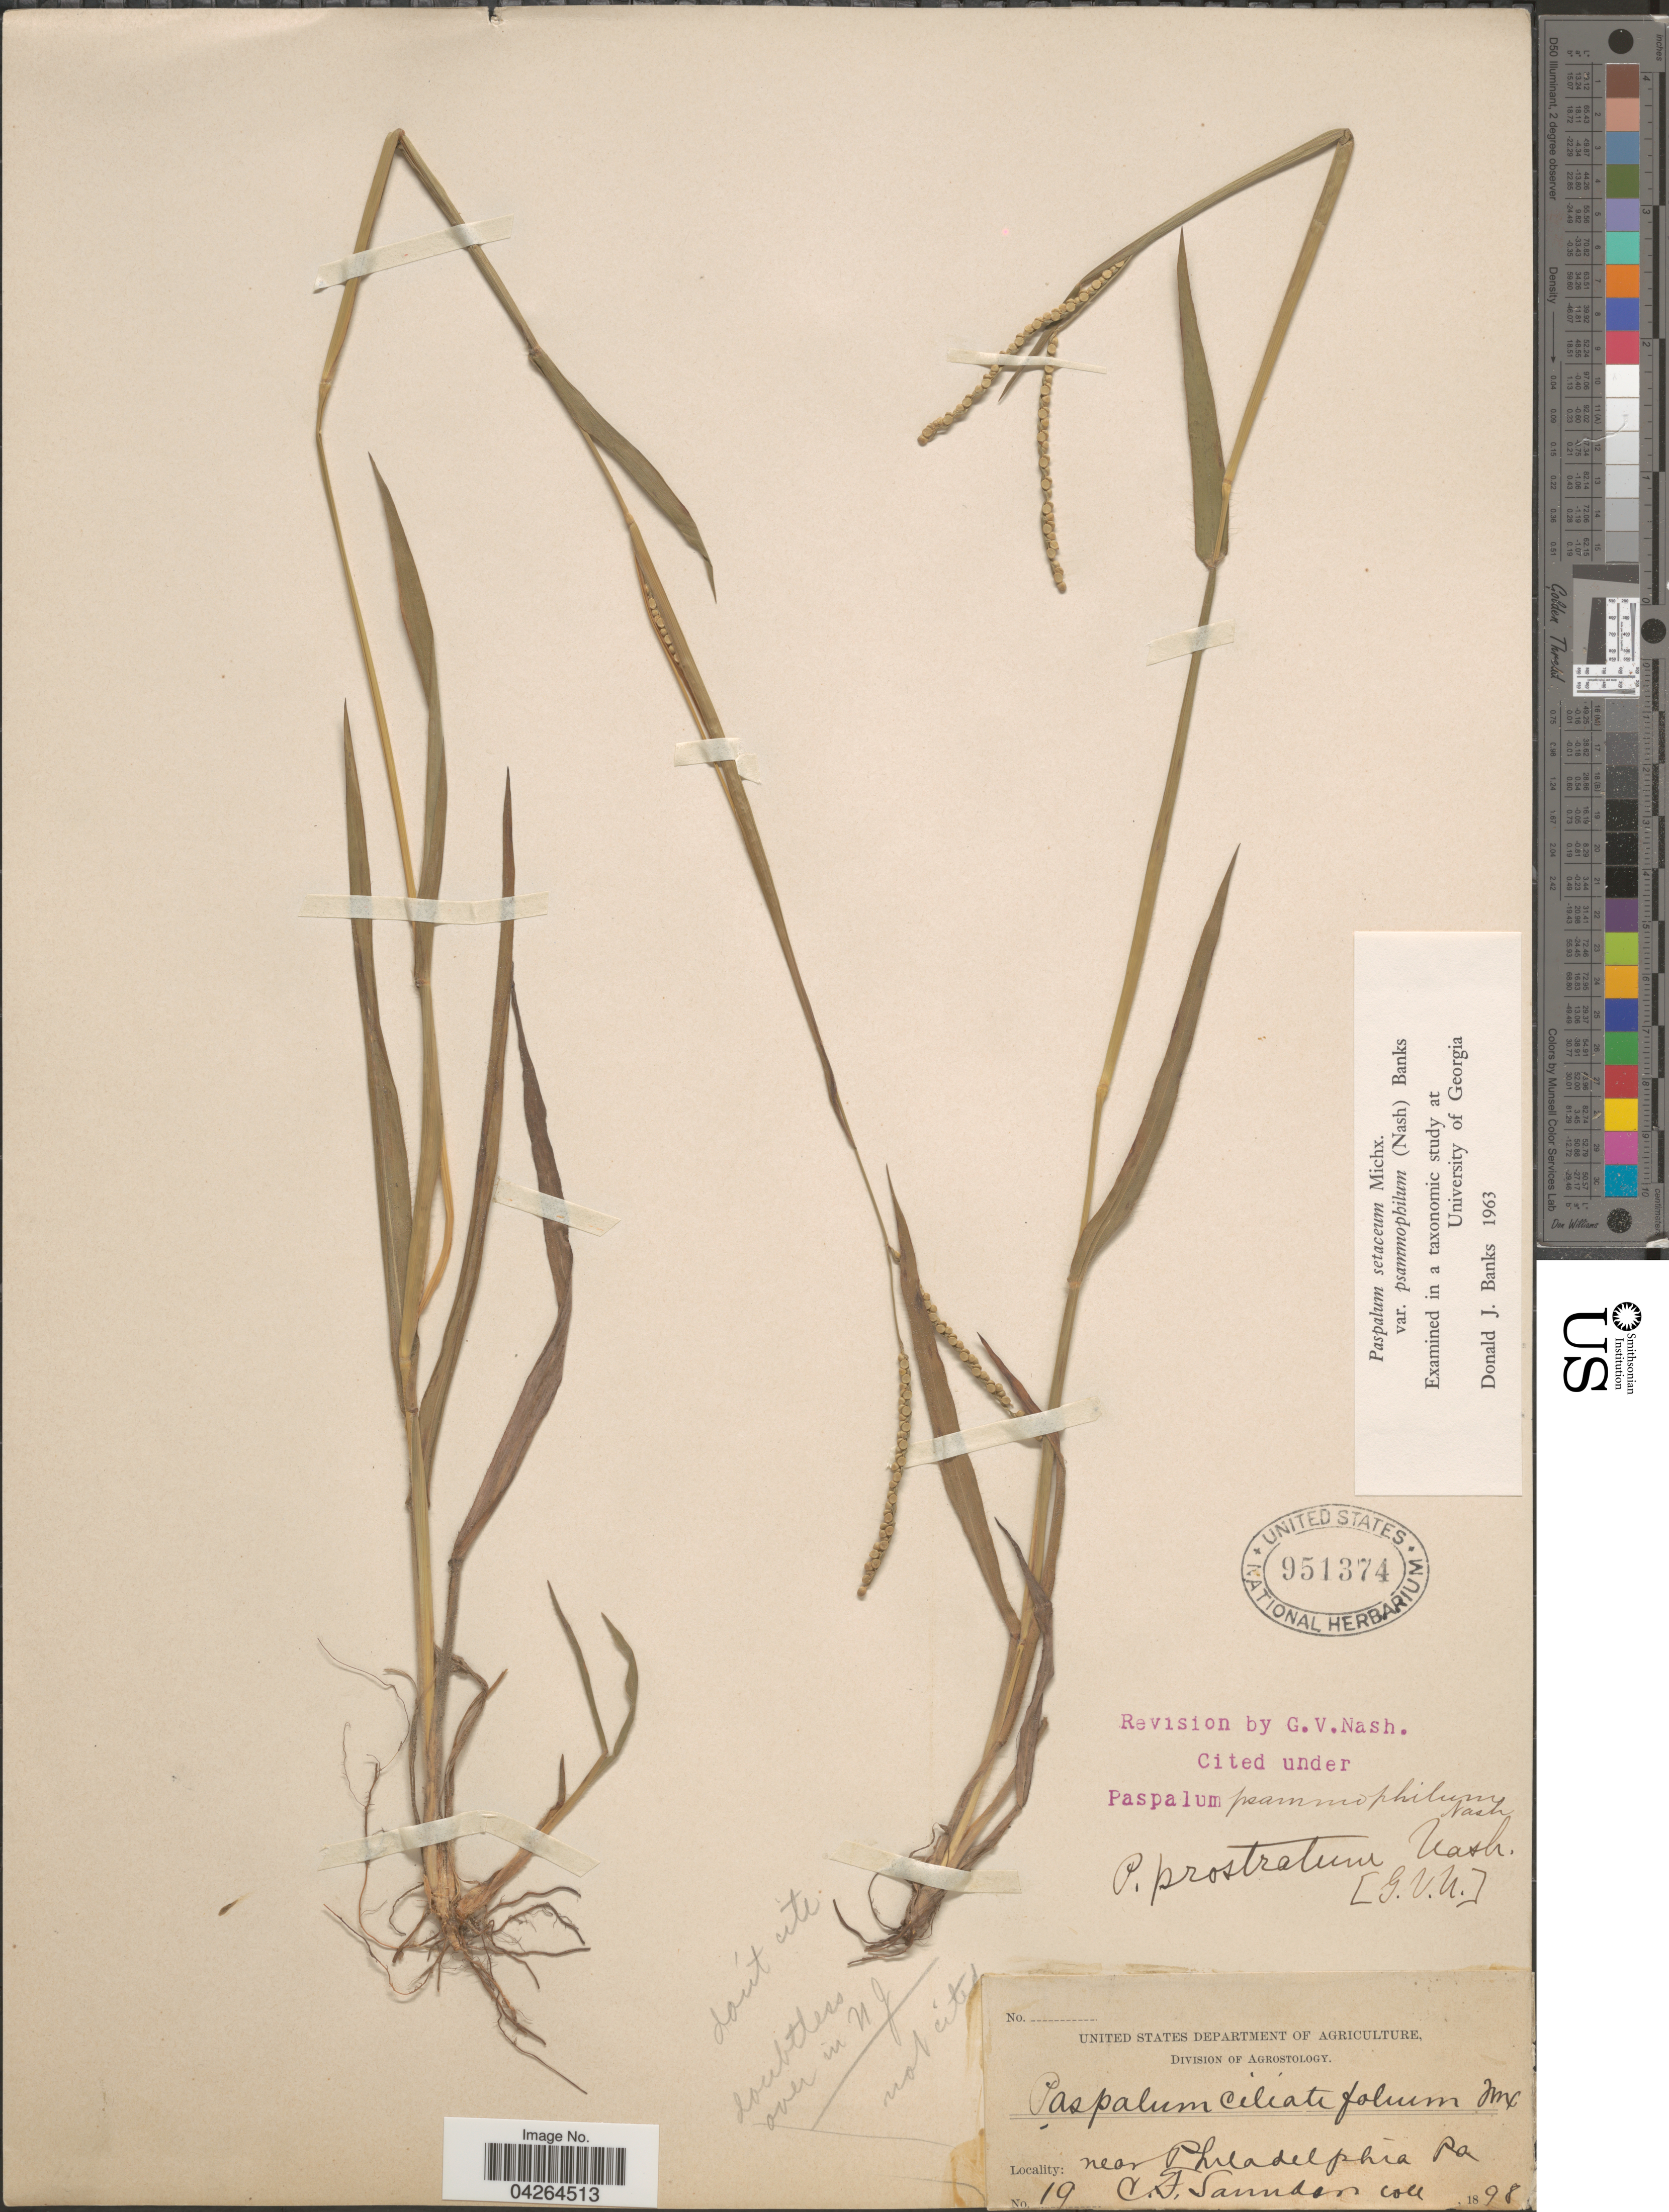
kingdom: Plantae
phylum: Tracheophyta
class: Liliopsida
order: Poales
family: Poaceae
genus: Paspalum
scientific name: Paspalum setaceum var. psammophilum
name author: (Nash ex Hitchc.) D.J. Banks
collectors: C. Saunders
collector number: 19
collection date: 1898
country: United States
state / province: Pennsylvania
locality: Near Philadelphia.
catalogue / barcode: US 951374